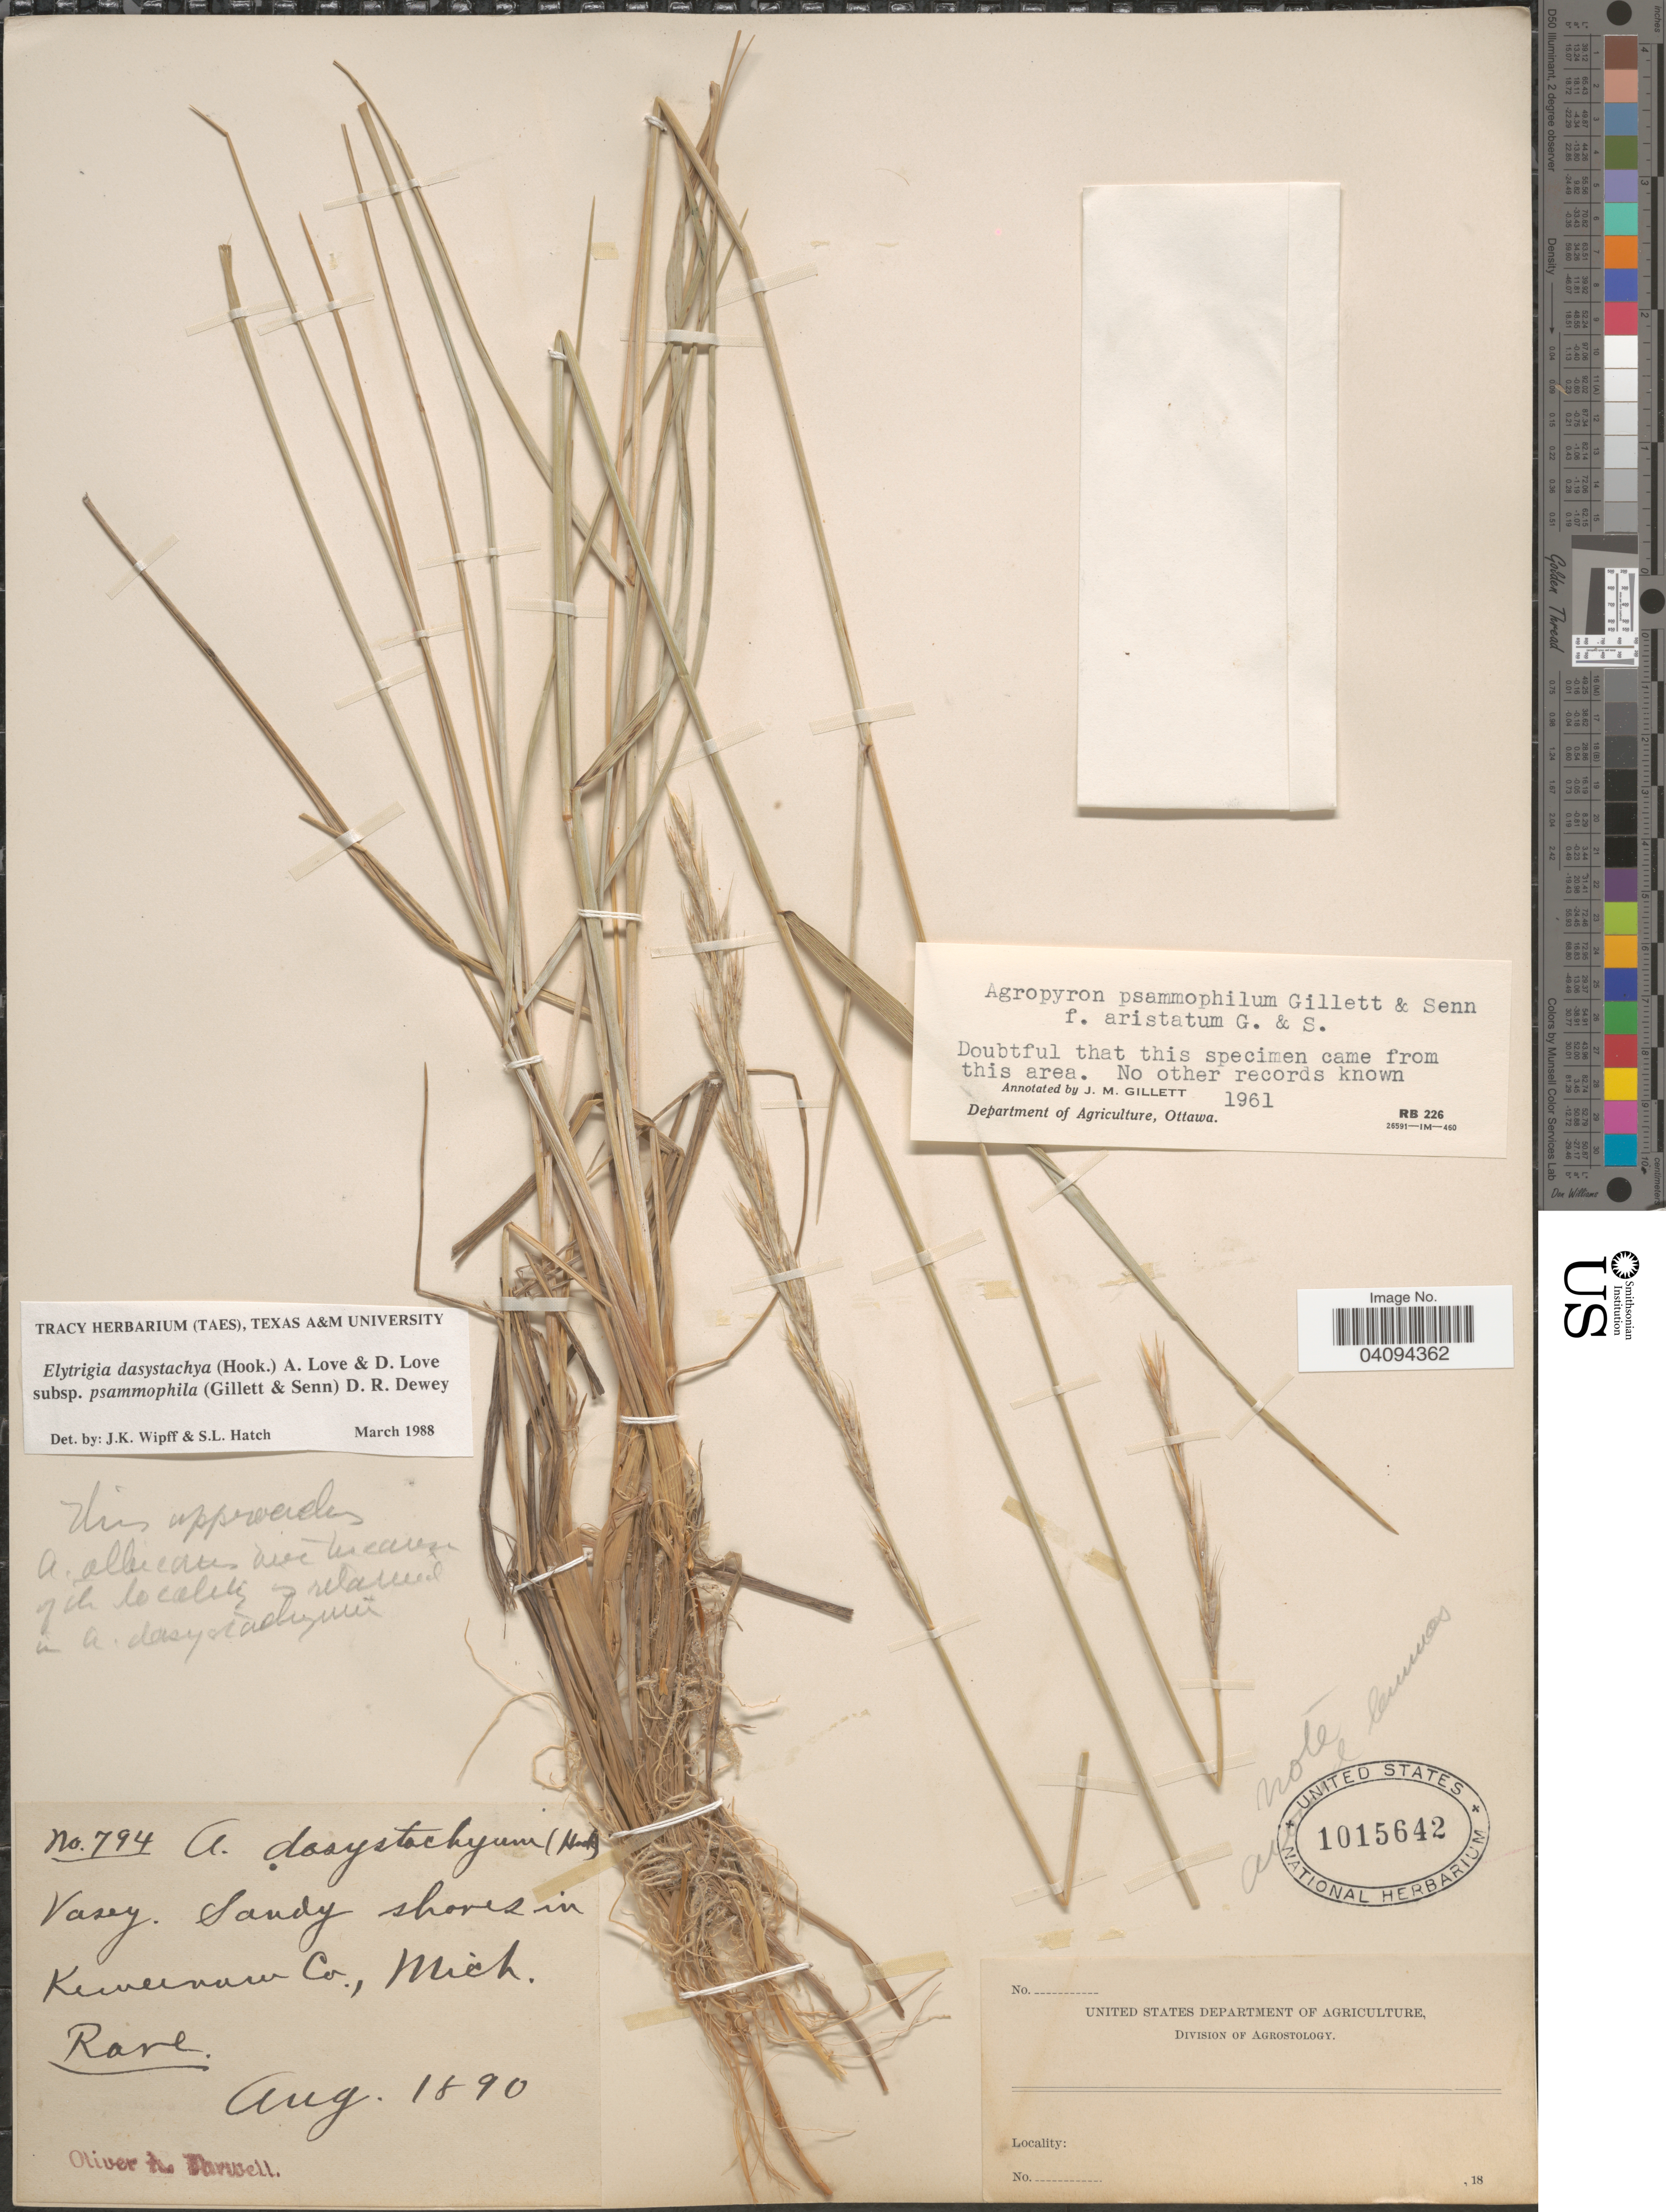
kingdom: Plantae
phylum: Tracheophyta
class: Liliopsida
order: Poales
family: Poaceae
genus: Elymus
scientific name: Elymus lanceolatus subsp. psammophilus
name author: (J.M. Gillett & H. Senn) Á. Löve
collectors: O. Farwell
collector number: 794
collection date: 1890-08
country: United States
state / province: Michigan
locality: Sandy shores in Keweenaw Co.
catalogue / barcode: US 1015642